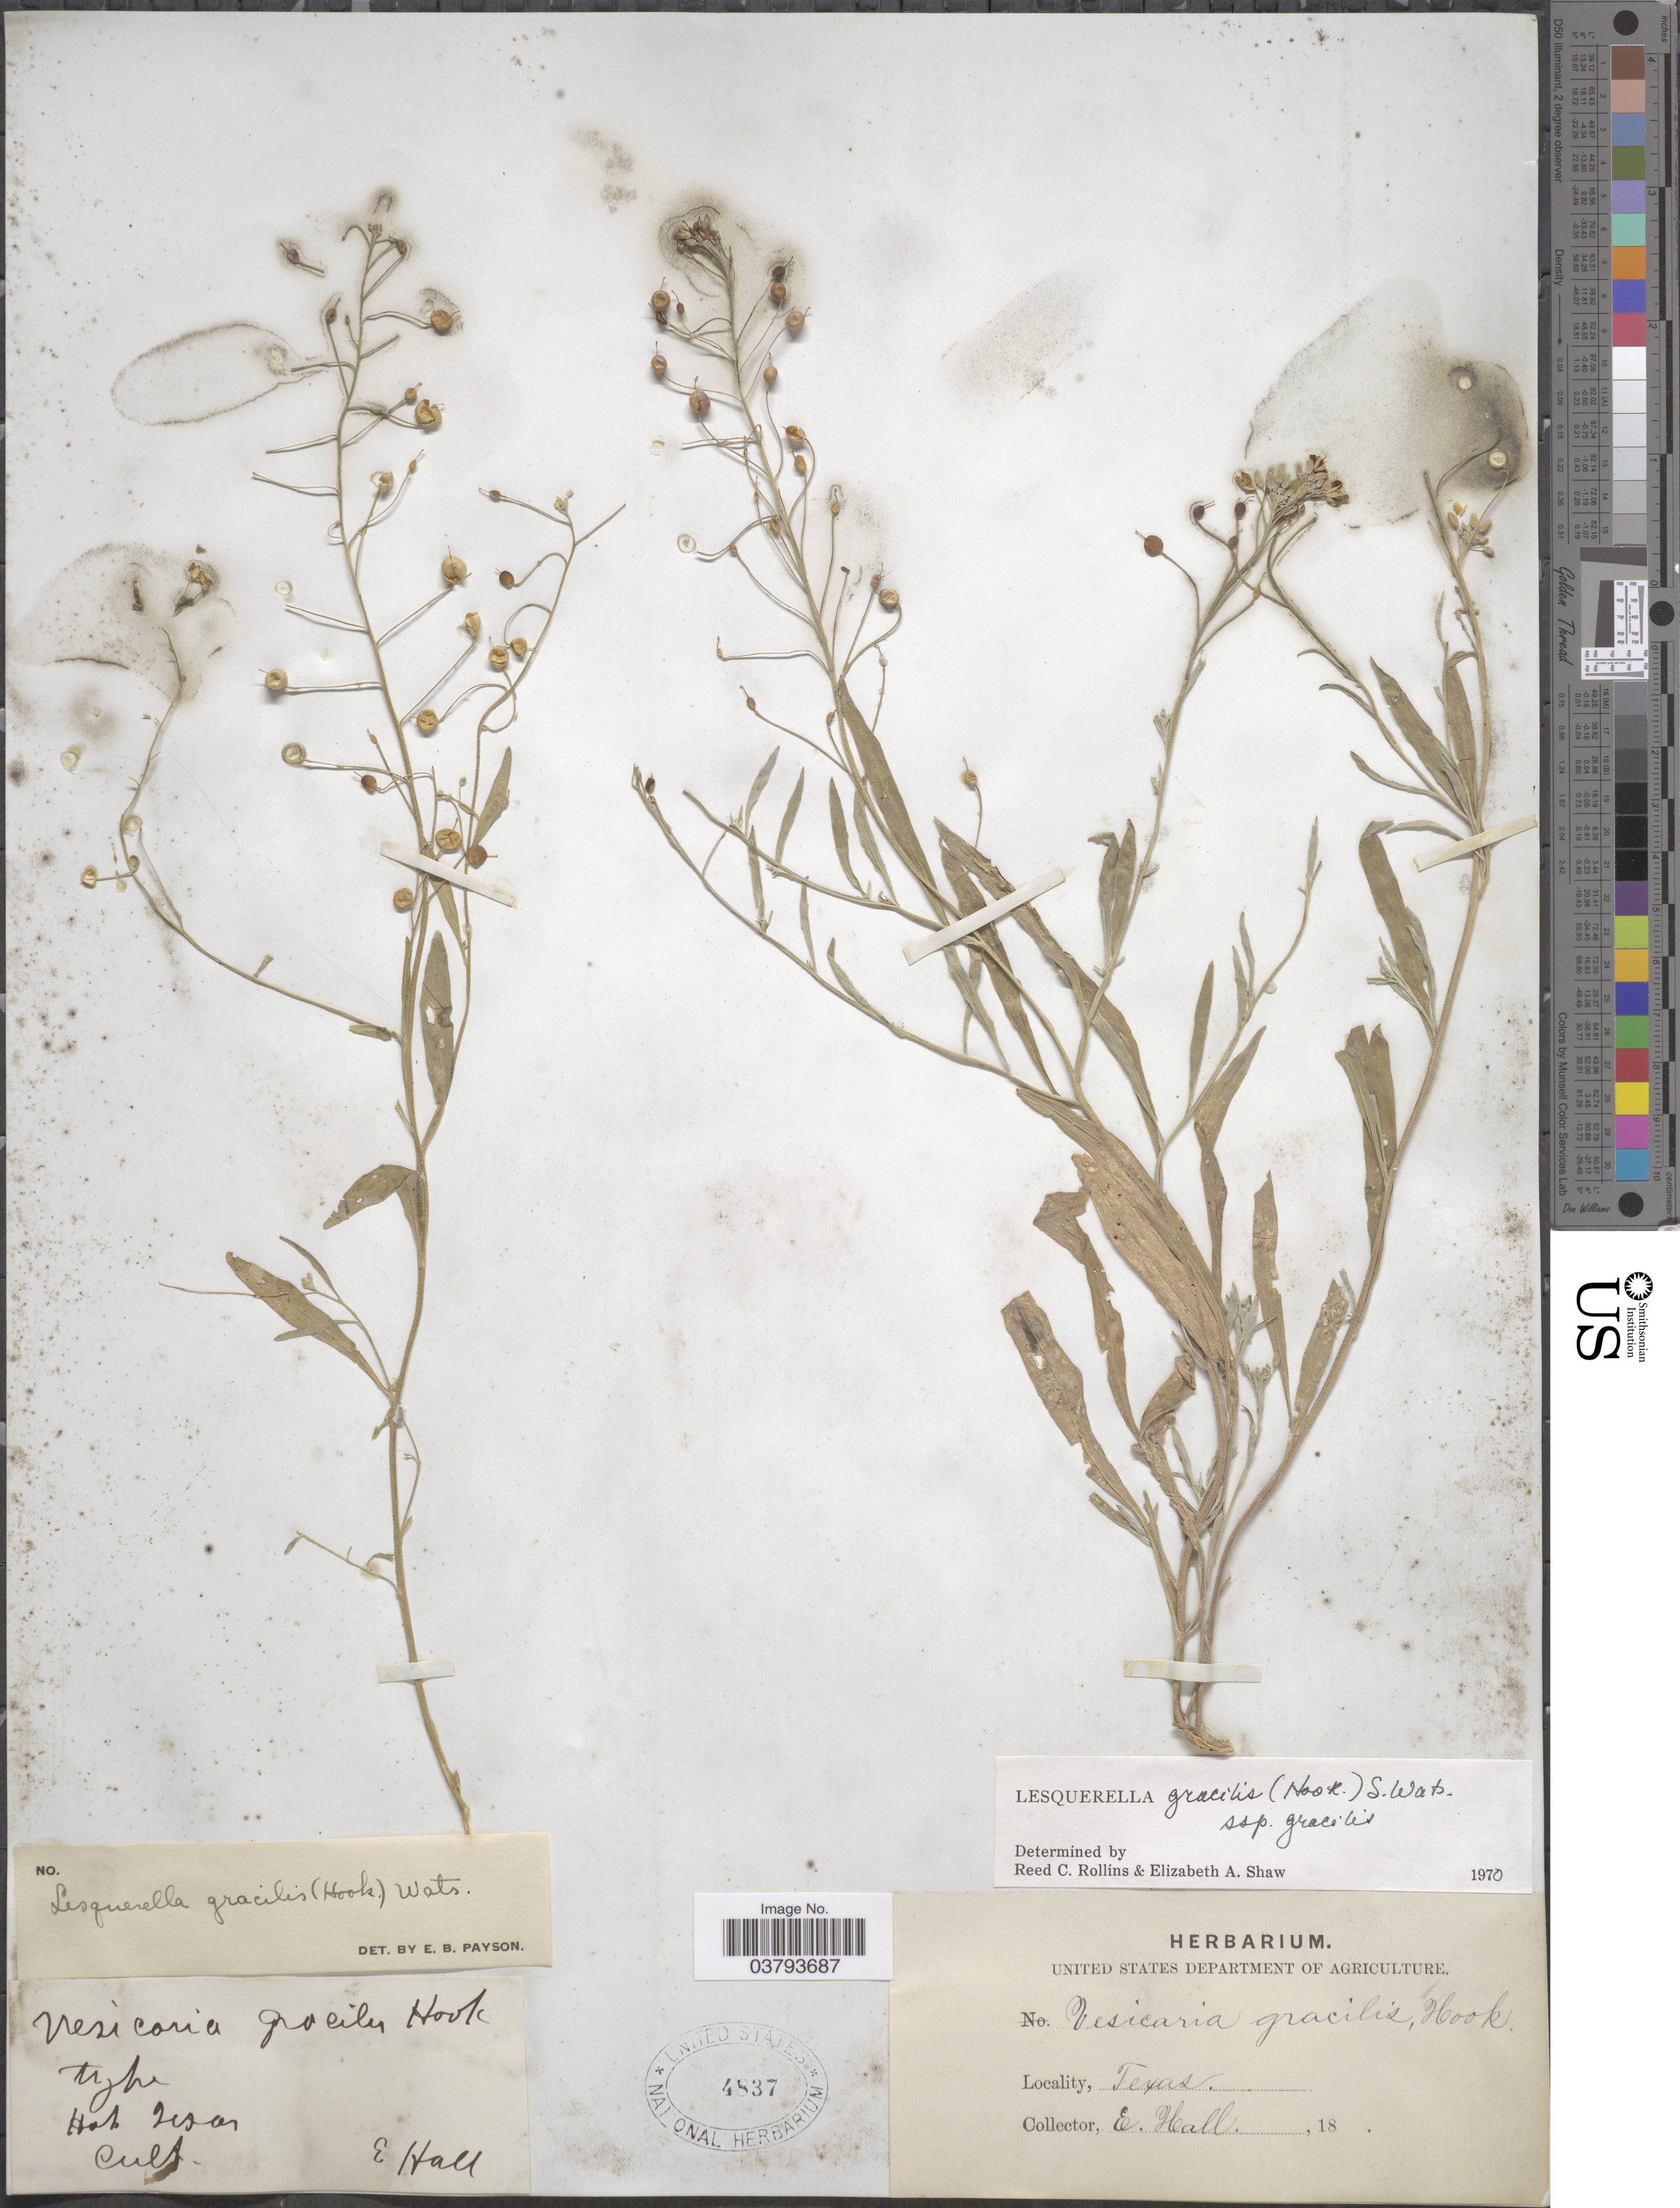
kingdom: Plantae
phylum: Tracheophyta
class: Magnoliopsida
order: Brassicales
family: Brassicaceae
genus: Lesquerella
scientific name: Lesquerella gracilis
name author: (Hook.) S. Watson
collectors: E. Hall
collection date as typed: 18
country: United States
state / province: Texas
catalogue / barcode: US 4837